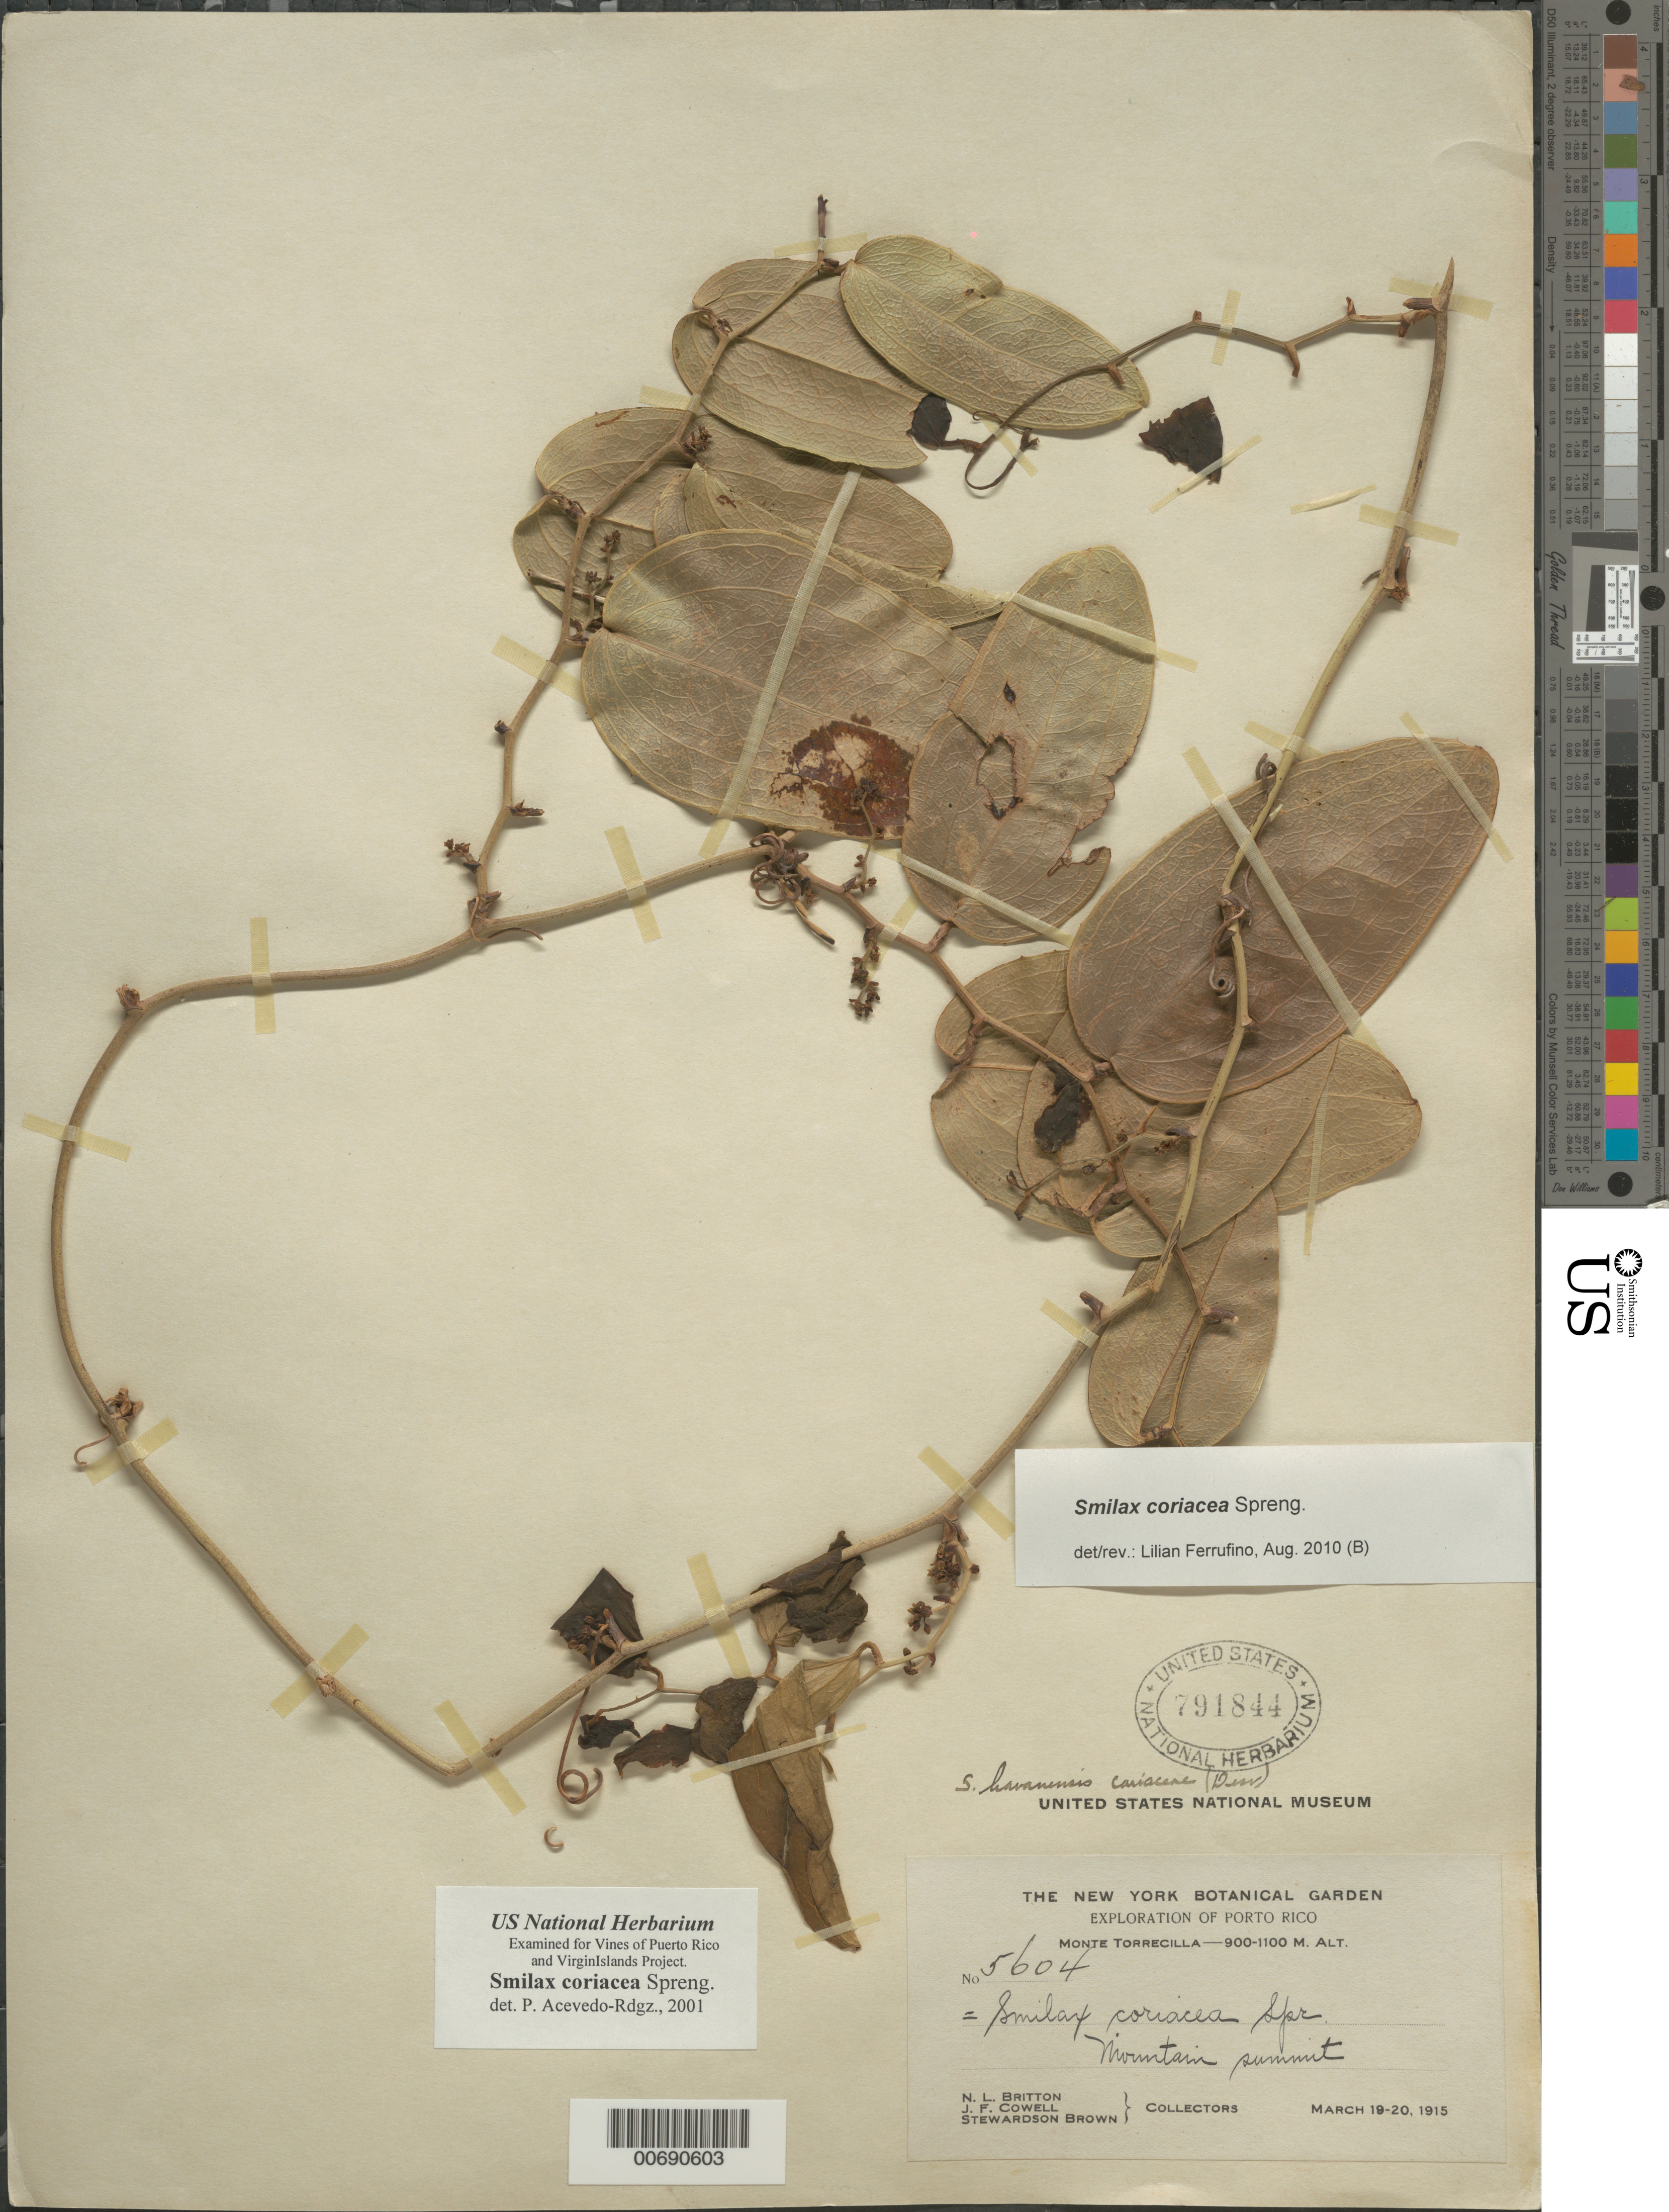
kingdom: Plantae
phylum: Tracheophyta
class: Liliopsida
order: Liliales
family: Smilacaceae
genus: Smilax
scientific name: Smilax coriacea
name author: Spreng.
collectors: N. Britton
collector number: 5604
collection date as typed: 19 Mar 1915 to 20 Mar 1915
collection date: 1915-03-19/1915-03-20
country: Puerto Rico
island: Greater Antilles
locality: Monte Torrecilla.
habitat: mountain summit.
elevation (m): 900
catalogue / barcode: US 791844